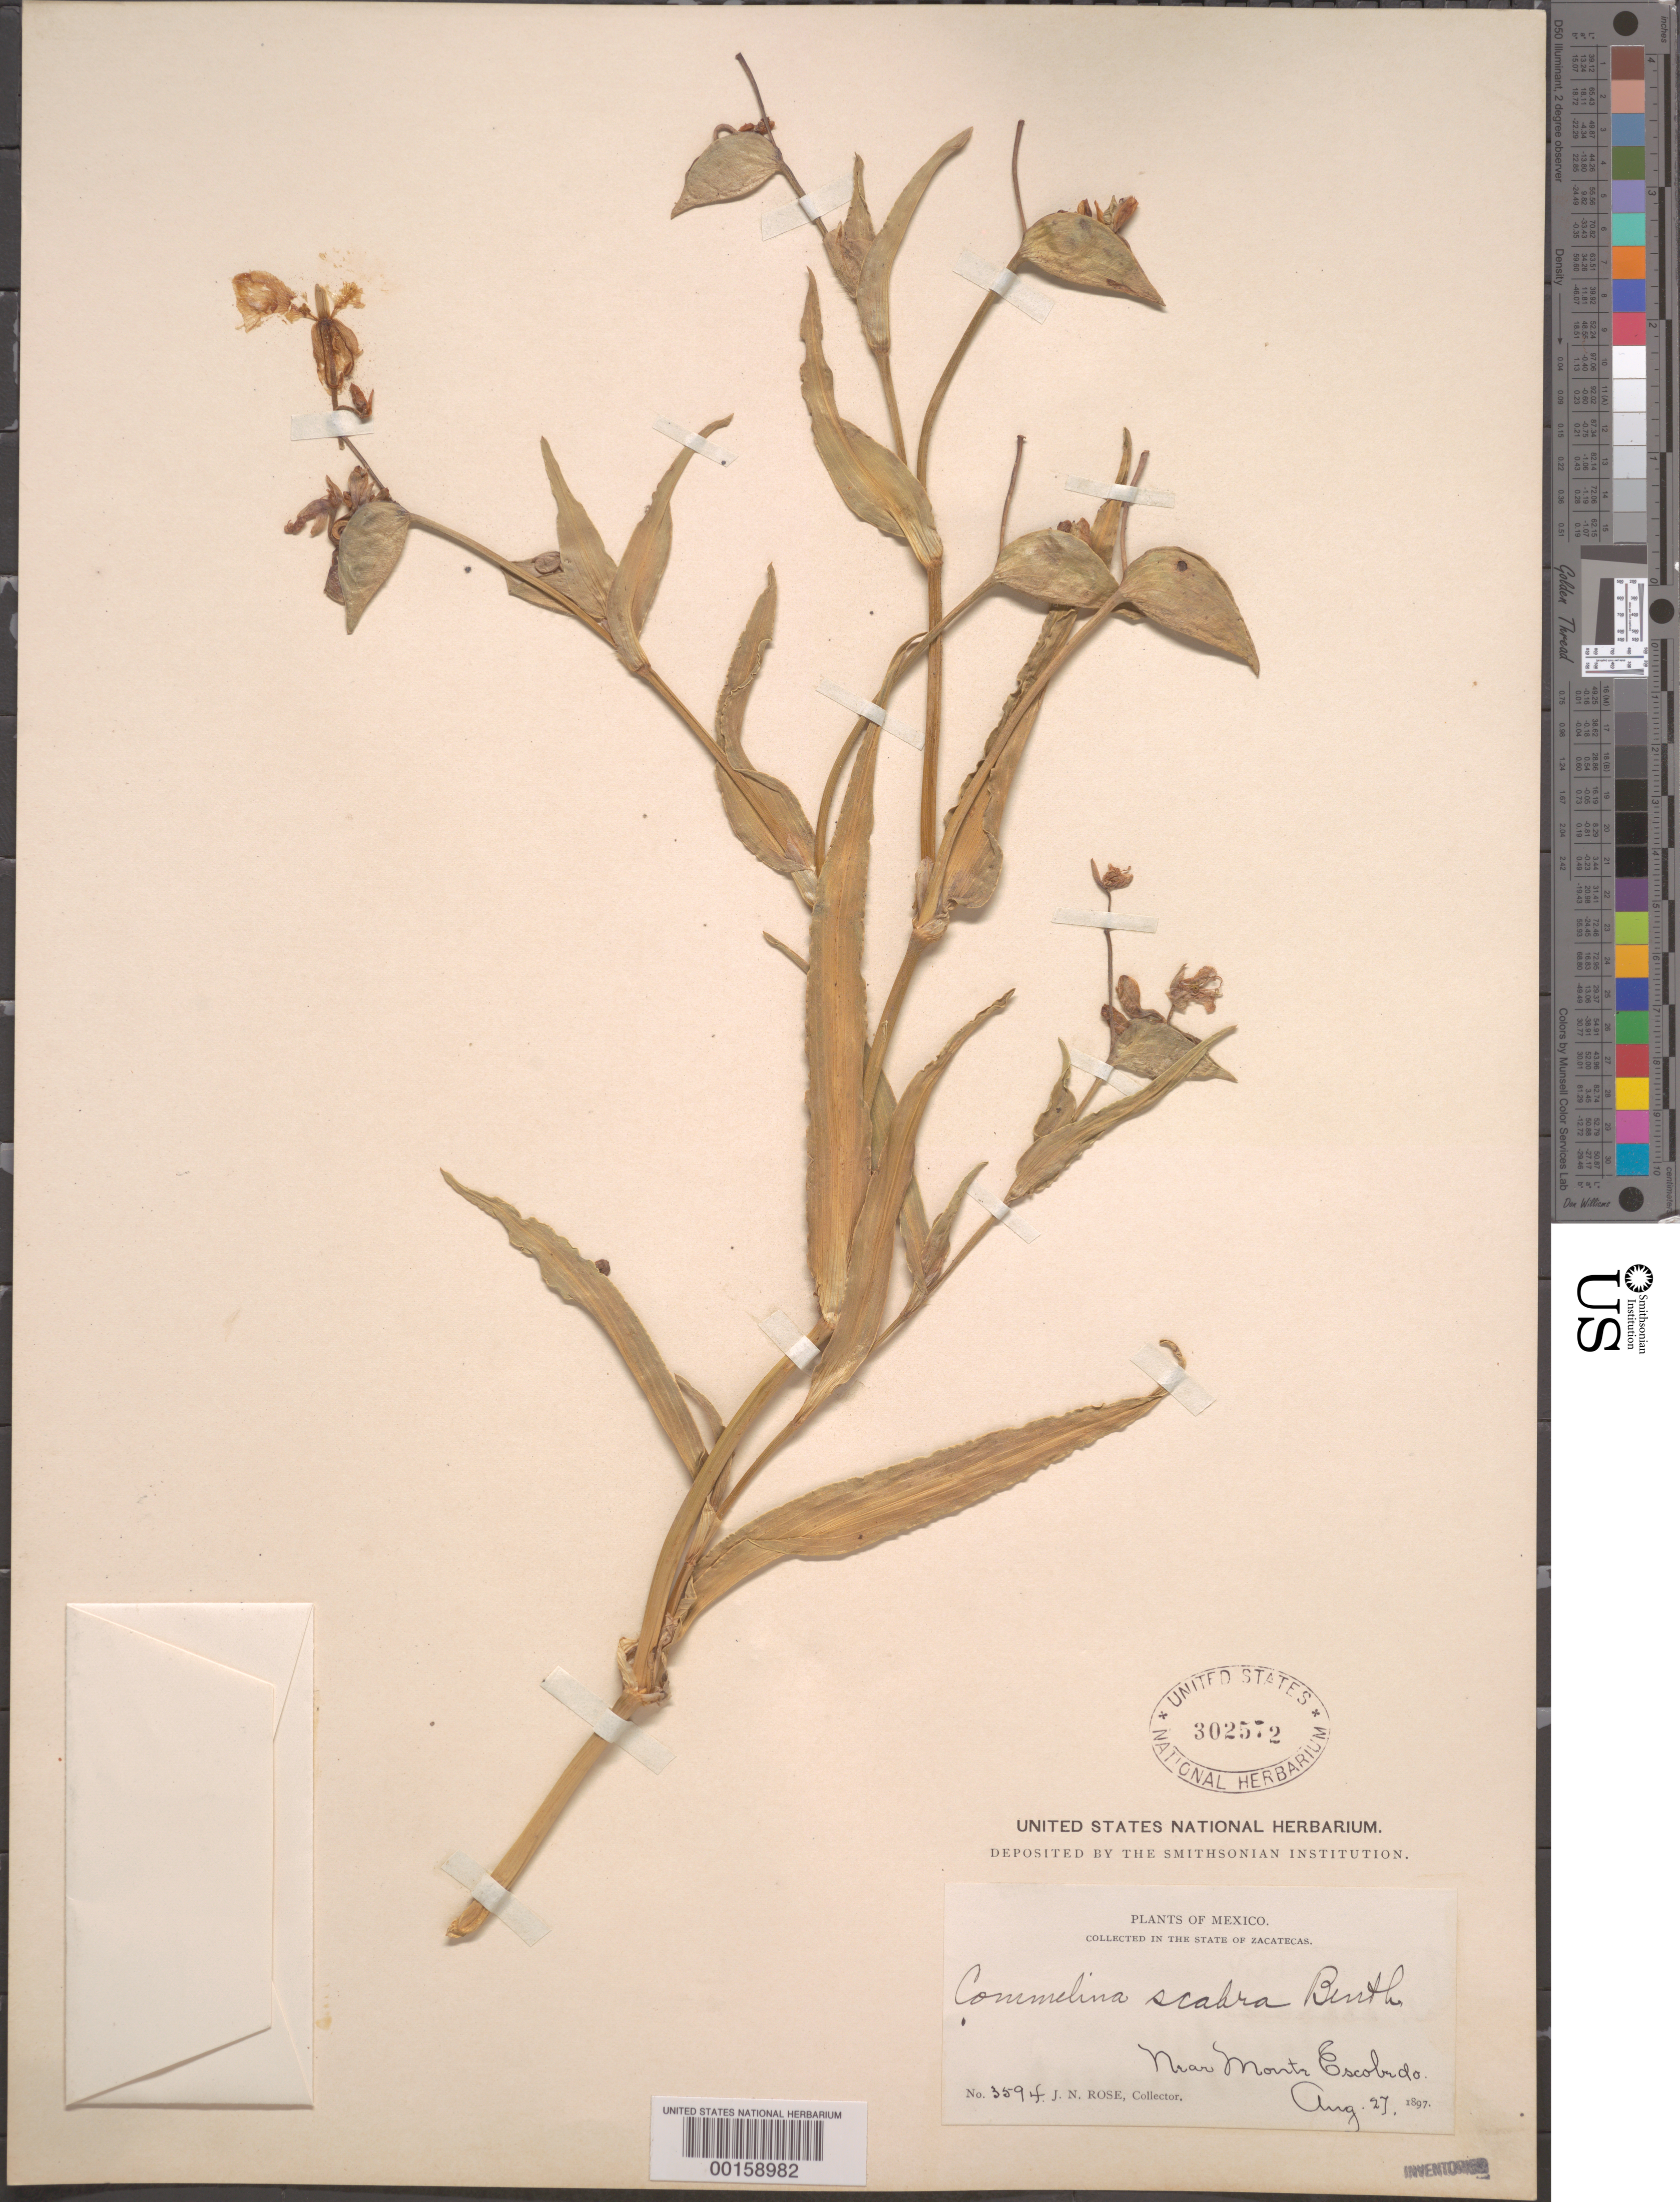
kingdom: Plantae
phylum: Tracheophyta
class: Liliopsida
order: Commelinales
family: Commelinaceae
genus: Commelina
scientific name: Commelina scabra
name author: Benth.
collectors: J. N. Rose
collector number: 3594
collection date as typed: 27 Aug 1897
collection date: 1897-08-27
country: Mexico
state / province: Zacatecas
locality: Monte escolrdo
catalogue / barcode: US 302572